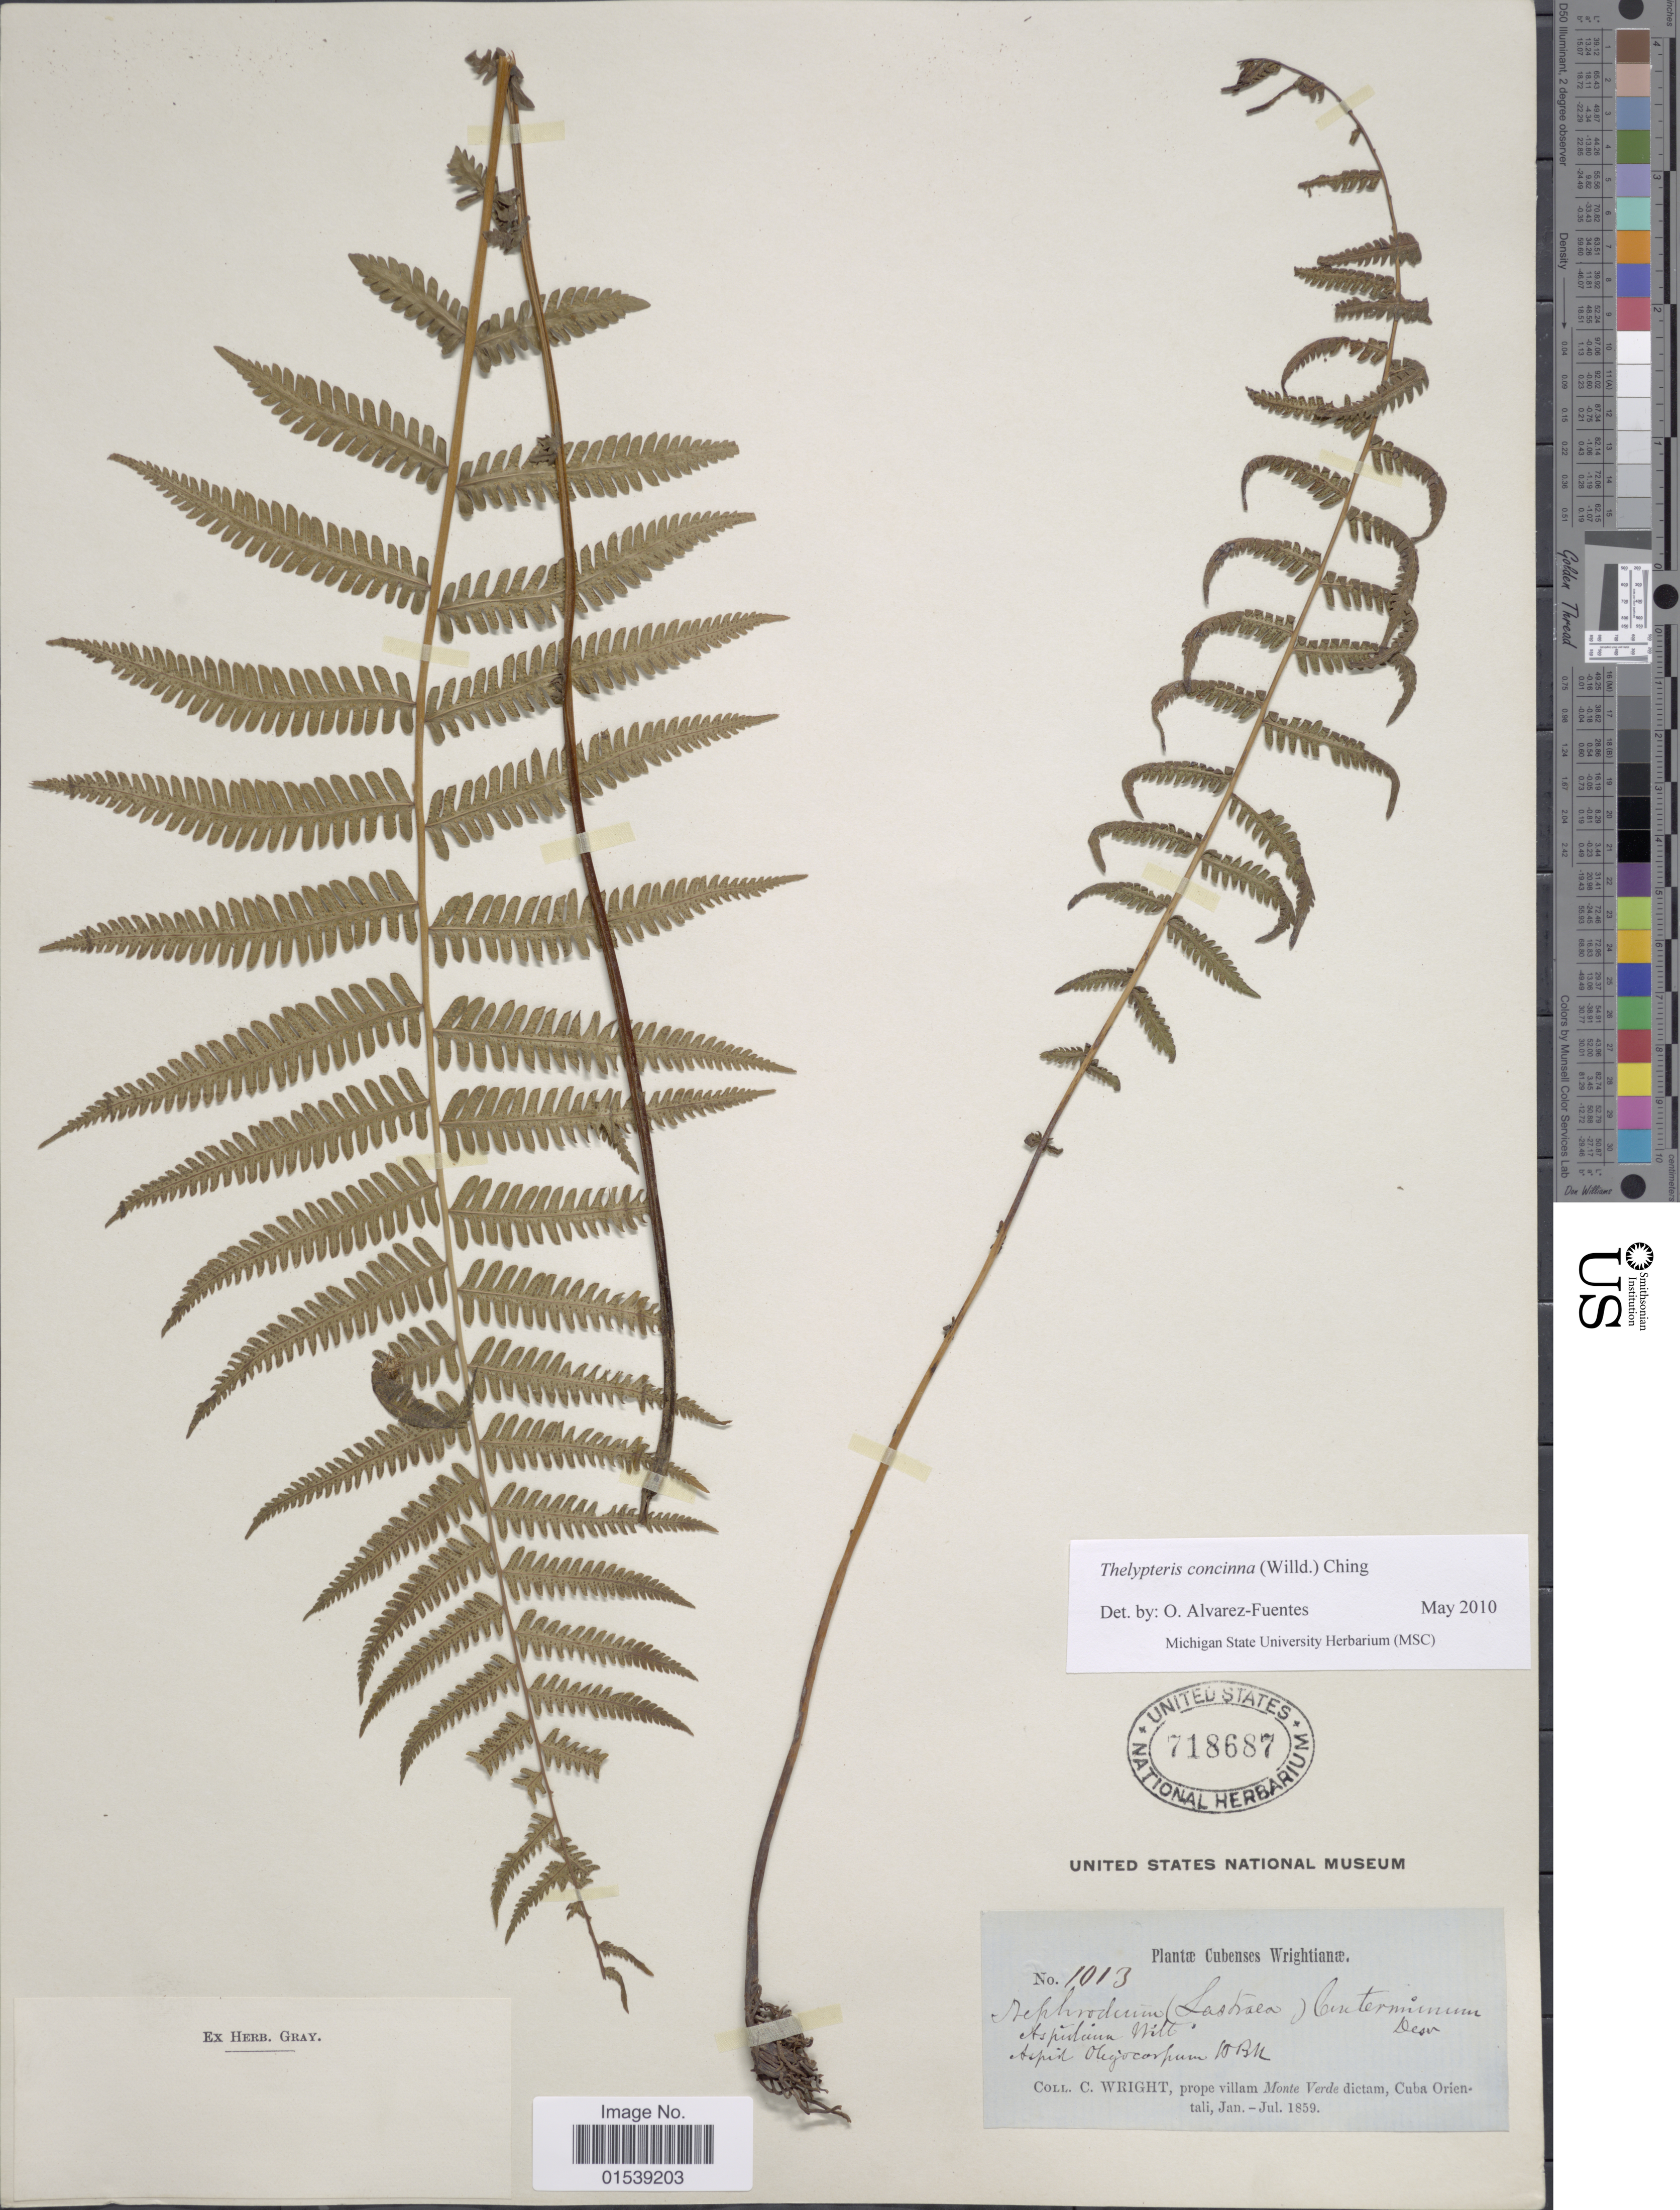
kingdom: Plantae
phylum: Tracheophyta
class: Polypodiopsida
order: Polypodiales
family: Thelypteridaceae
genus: Amauropelta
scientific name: Amauropelta concinna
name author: (Willd.) Pic. Serm.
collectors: C. Wright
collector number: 1013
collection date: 1859-01/1859-07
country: Cuba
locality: Prope villam Monte Verde dictam, Cuba Orientali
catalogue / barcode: US 718687